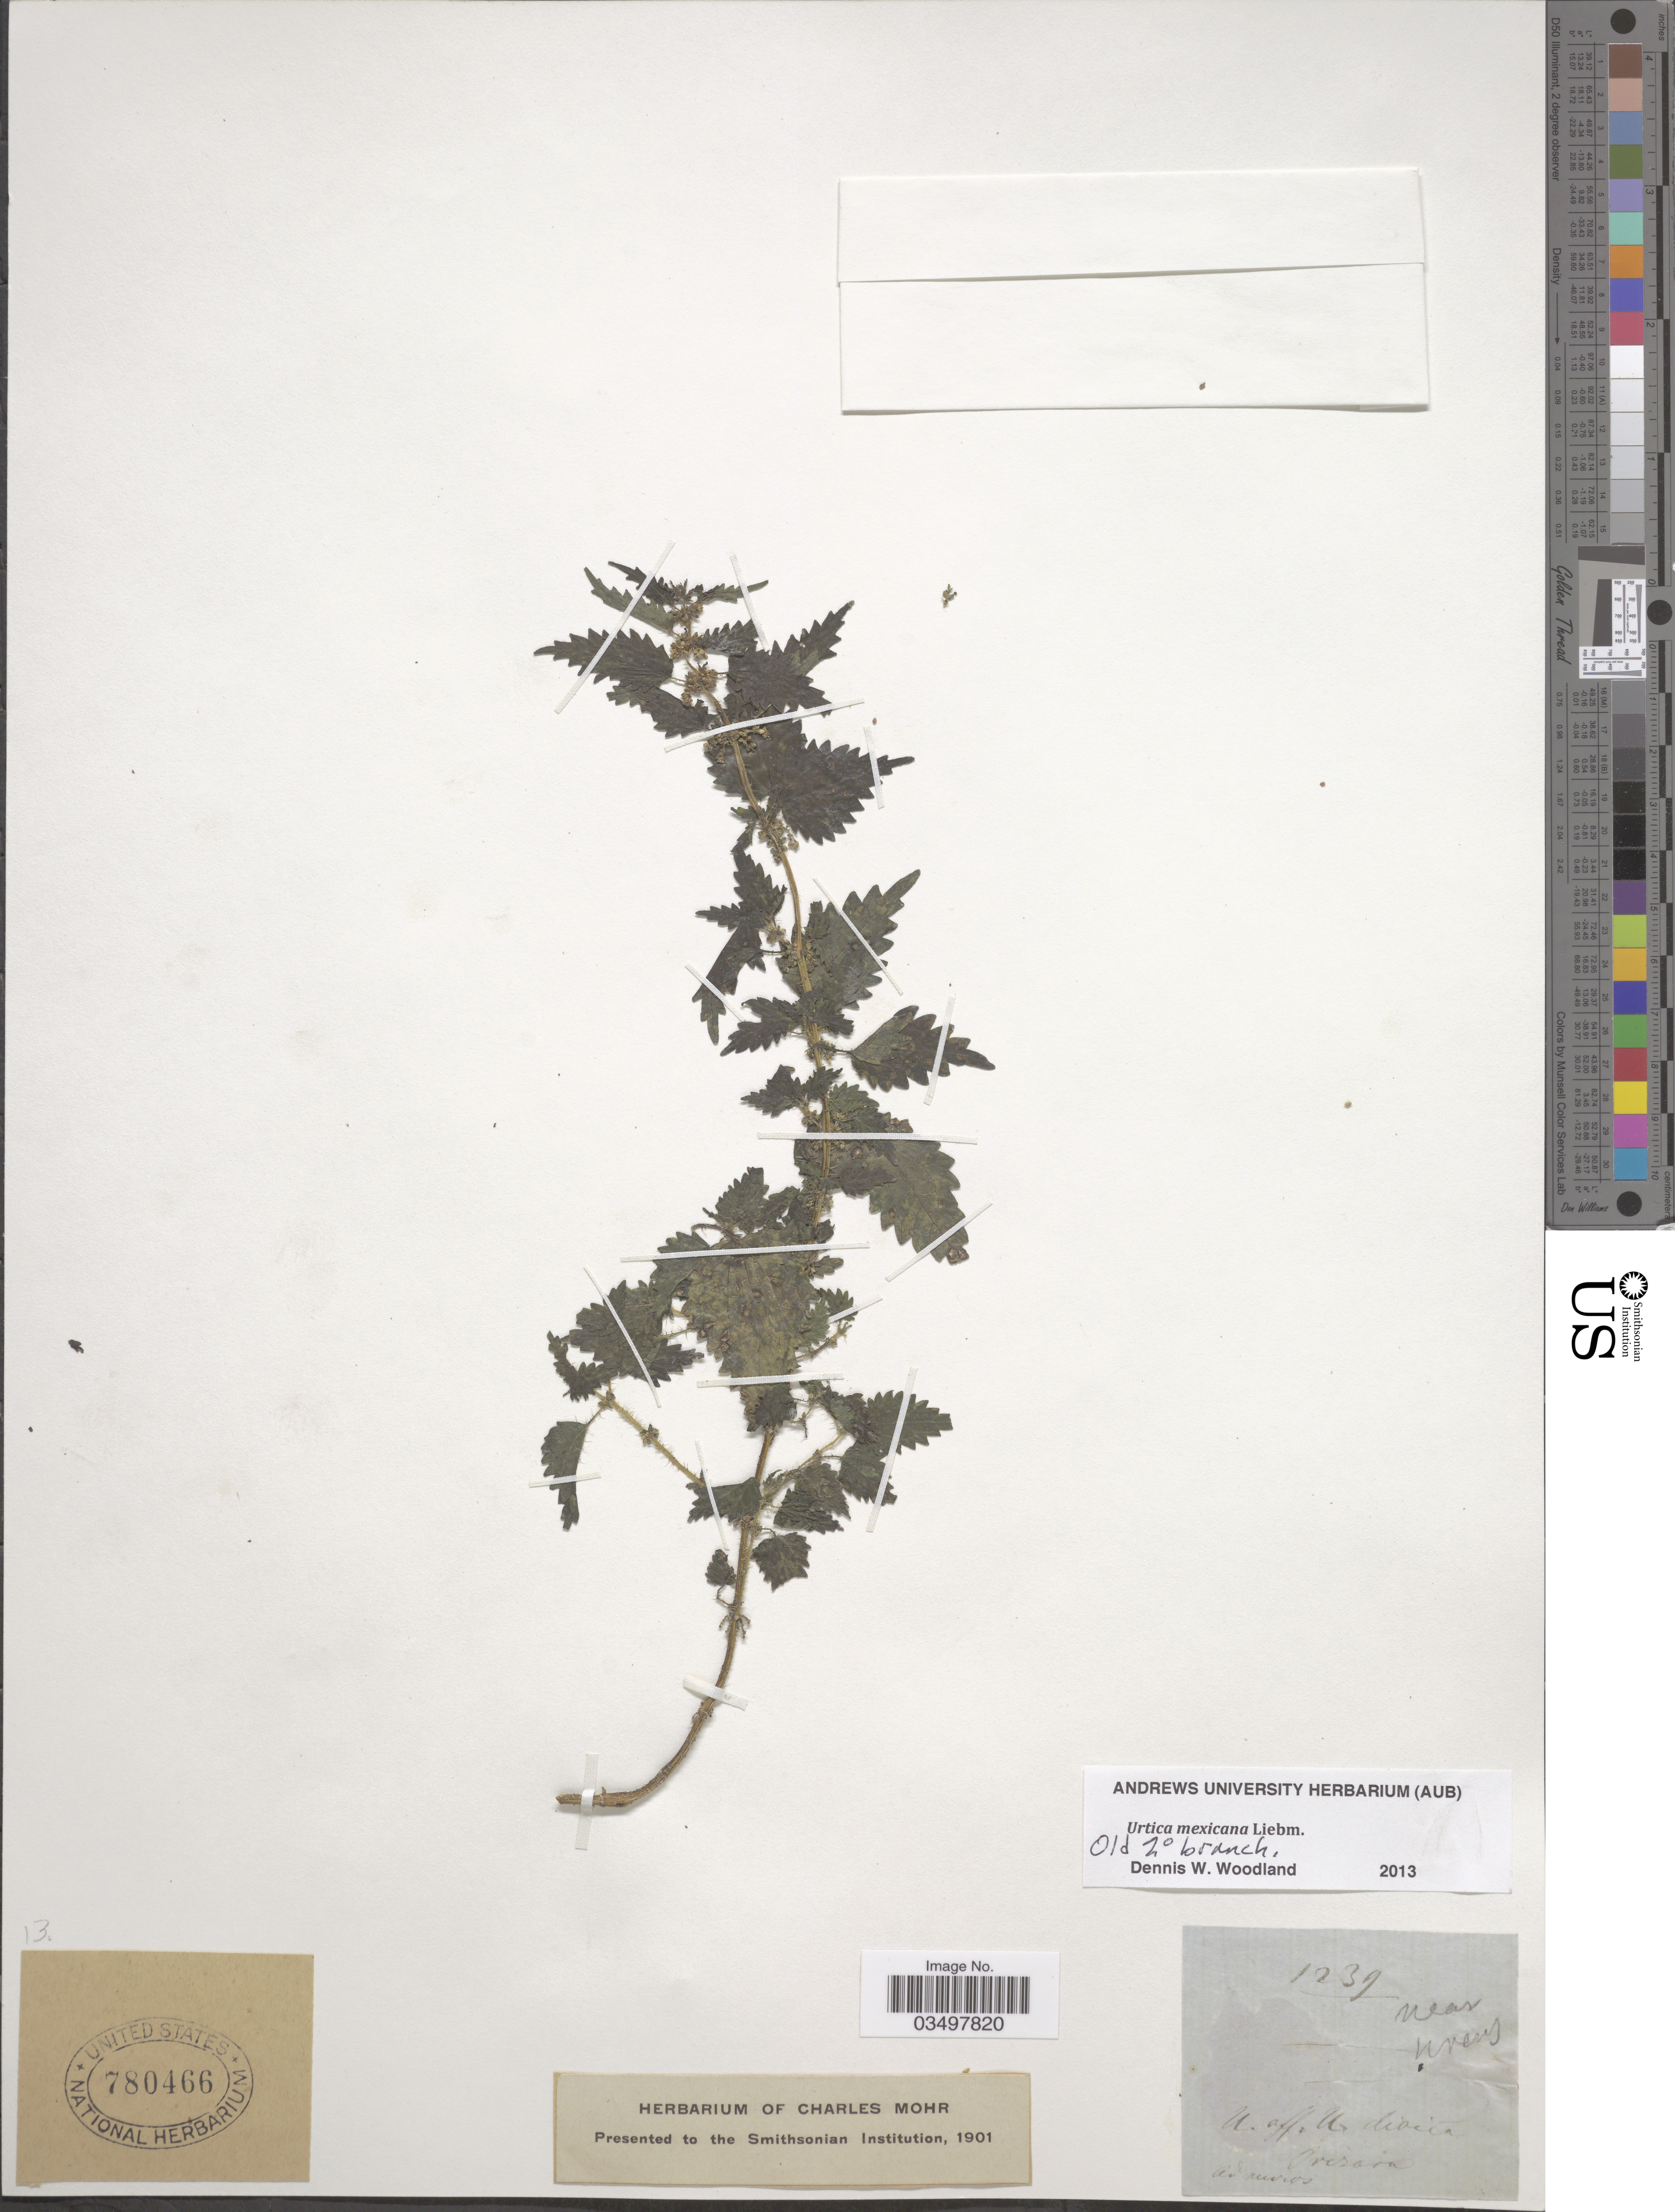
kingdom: Plantae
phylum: Tracheophyta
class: Magnoliopsida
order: Rosales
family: Urticaceae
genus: Urtica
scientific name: Urtica mexicana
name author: Liebm.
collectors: ex herb. Charles Mohr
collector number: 1239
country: Mexico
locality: Near Urens*.? Orizava.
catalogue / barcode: US 780466